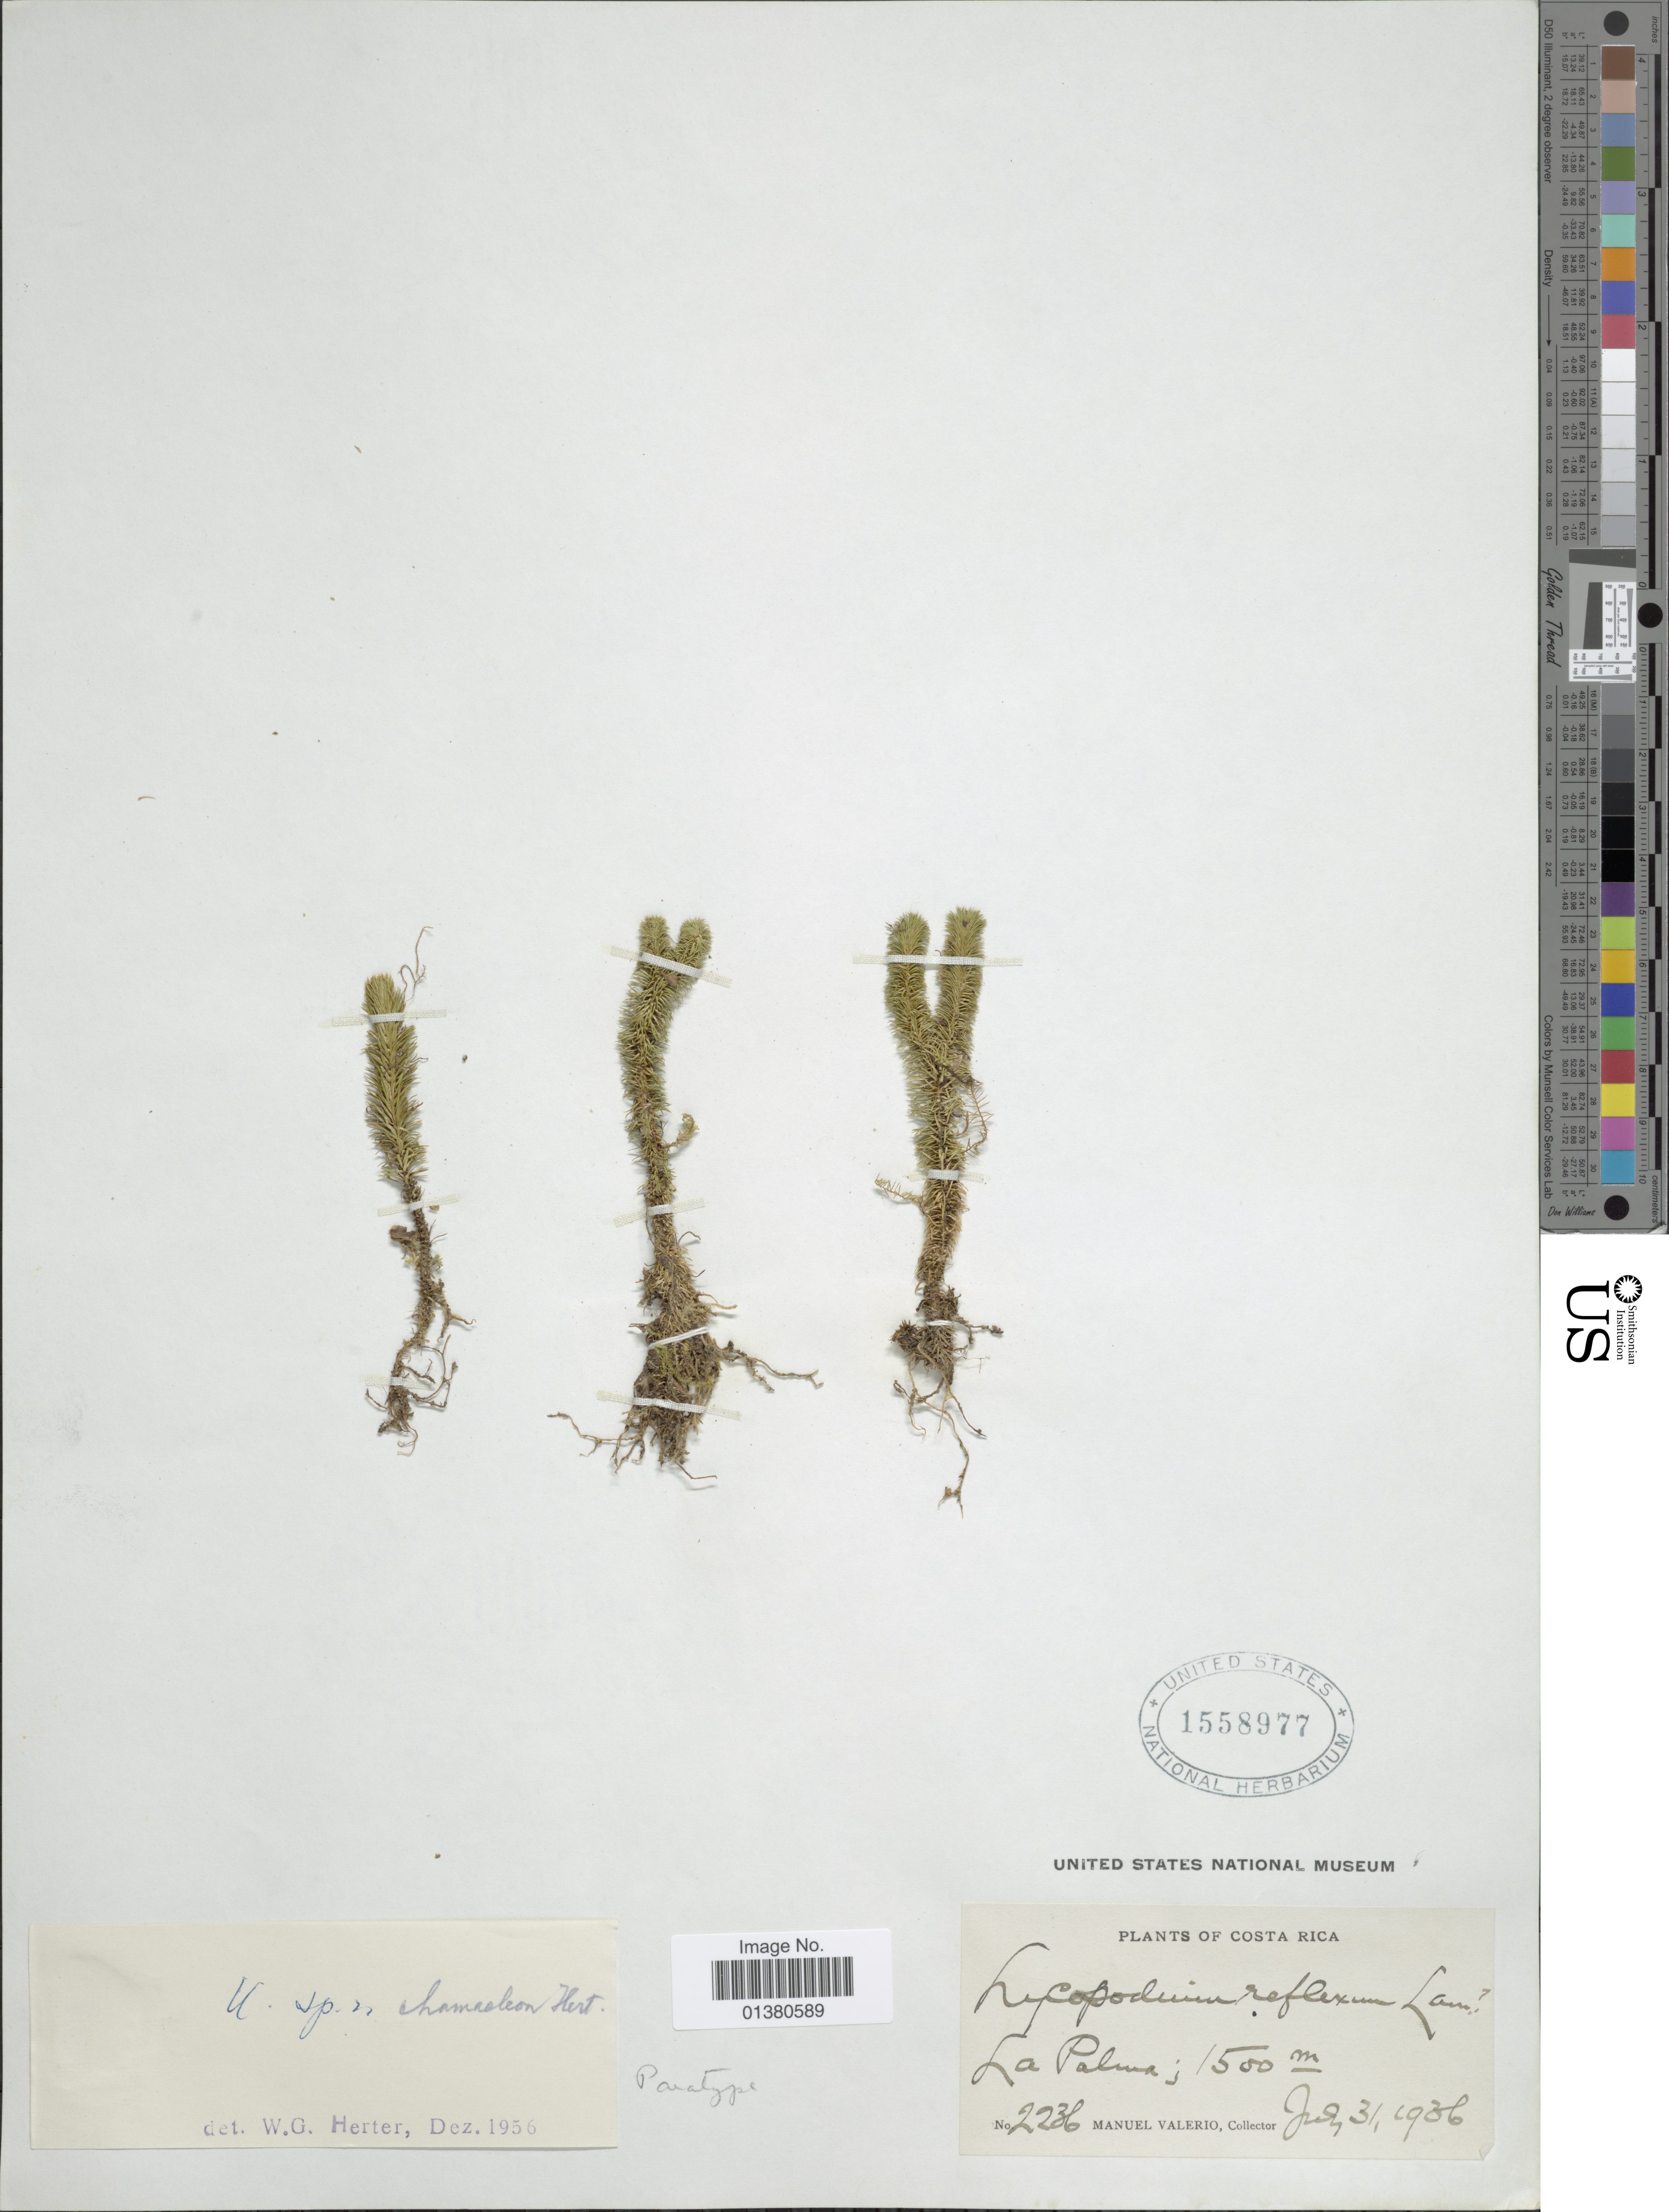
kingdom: Plantae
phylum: Tracheophyta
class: Lycopodiopsida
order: Lycopodiales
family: Lycopodiaceae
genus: Phlegmariurus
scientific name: Phlegmariurus chamaeleon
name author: (Herter) B. Øllg.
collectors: M. Valerio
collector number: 2236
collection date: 1936-07-31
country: Costa Rica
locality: La Palma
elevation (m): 1500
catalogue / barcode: US 1558977